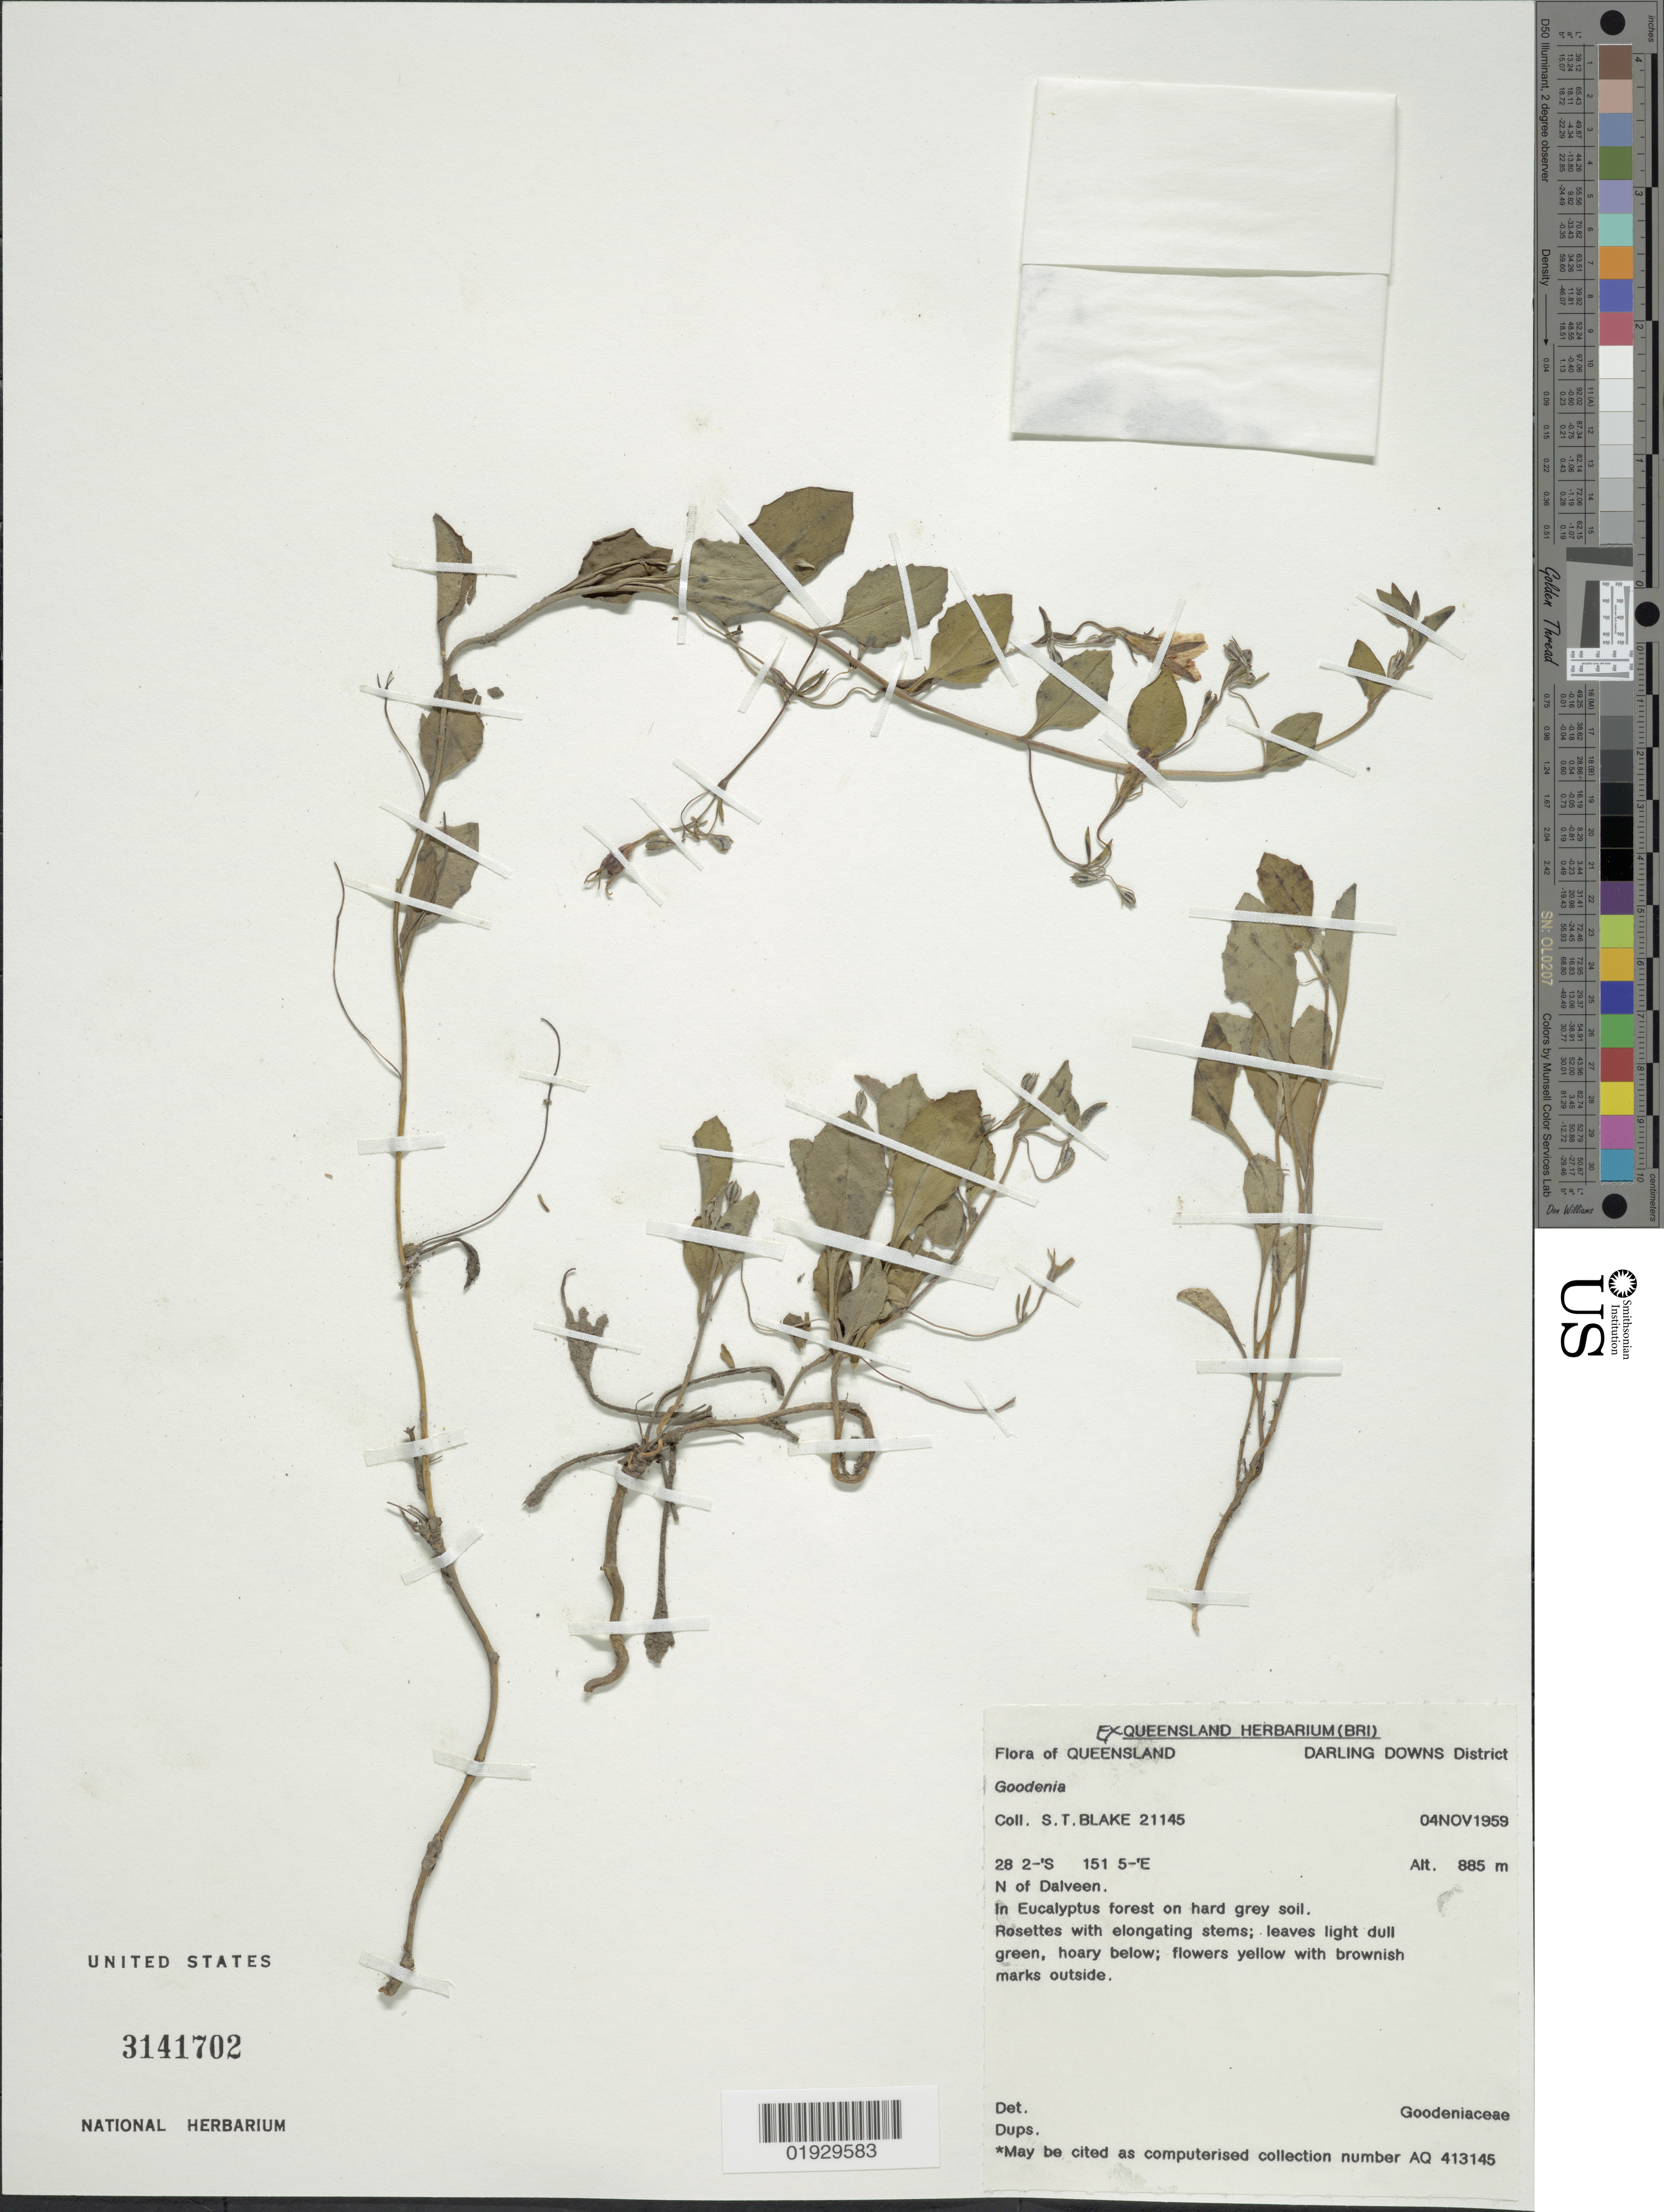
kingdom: Plantae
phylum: Tracheophyta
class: Magnoliopsida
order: Asterales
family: Goodeniaceae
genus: Goodenia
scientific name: Goodenia sp.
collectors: S. T. Blake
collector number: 21145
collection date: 1959-11-04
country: Australia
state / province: Queensland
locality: Darling Downs District, N of Dalveen.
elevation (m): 885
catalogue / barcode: US 3141702